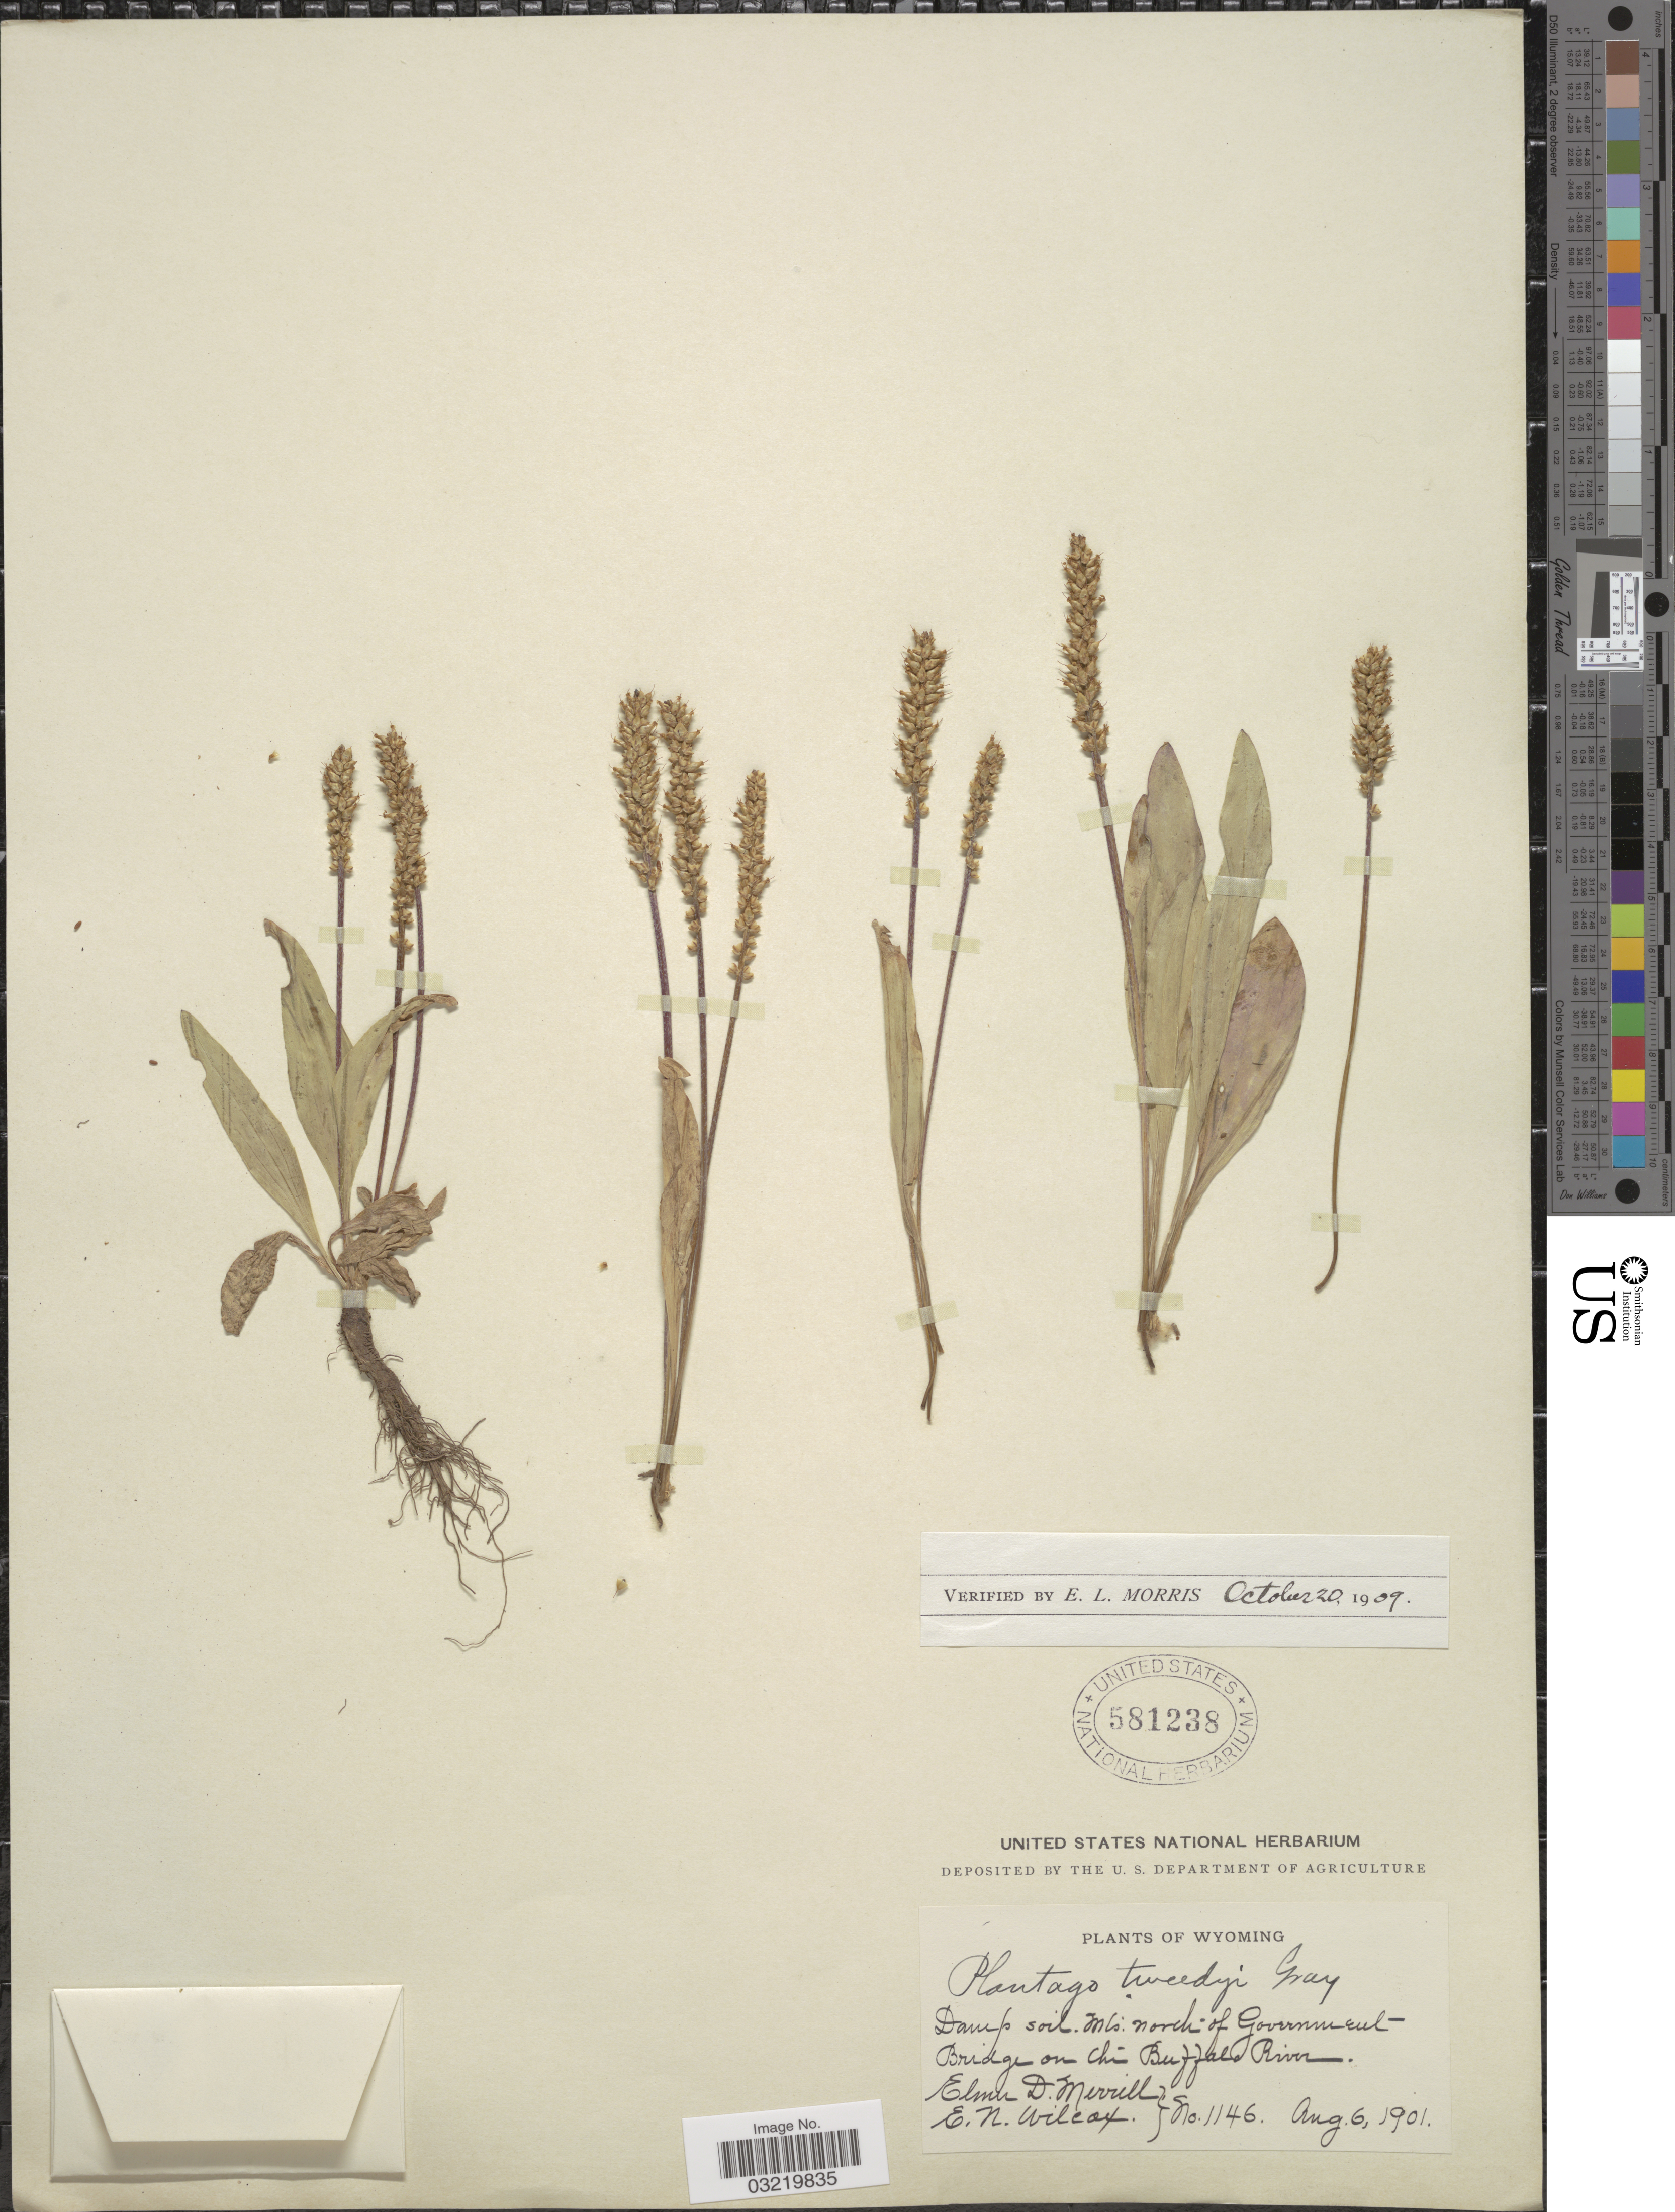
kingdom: Plantae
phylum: Tracheophyta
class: Magnoliopsida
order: Lamiales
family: Plantaginaceae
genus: Plantago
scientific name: Plantago tweedyi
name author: A. Gray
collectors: E. D. Merrill & E. Wilcox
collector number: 1146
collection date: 1901-08-06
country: United States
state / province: Wyoming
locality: Bridge on the Buffalo River.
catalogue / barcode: US 581238